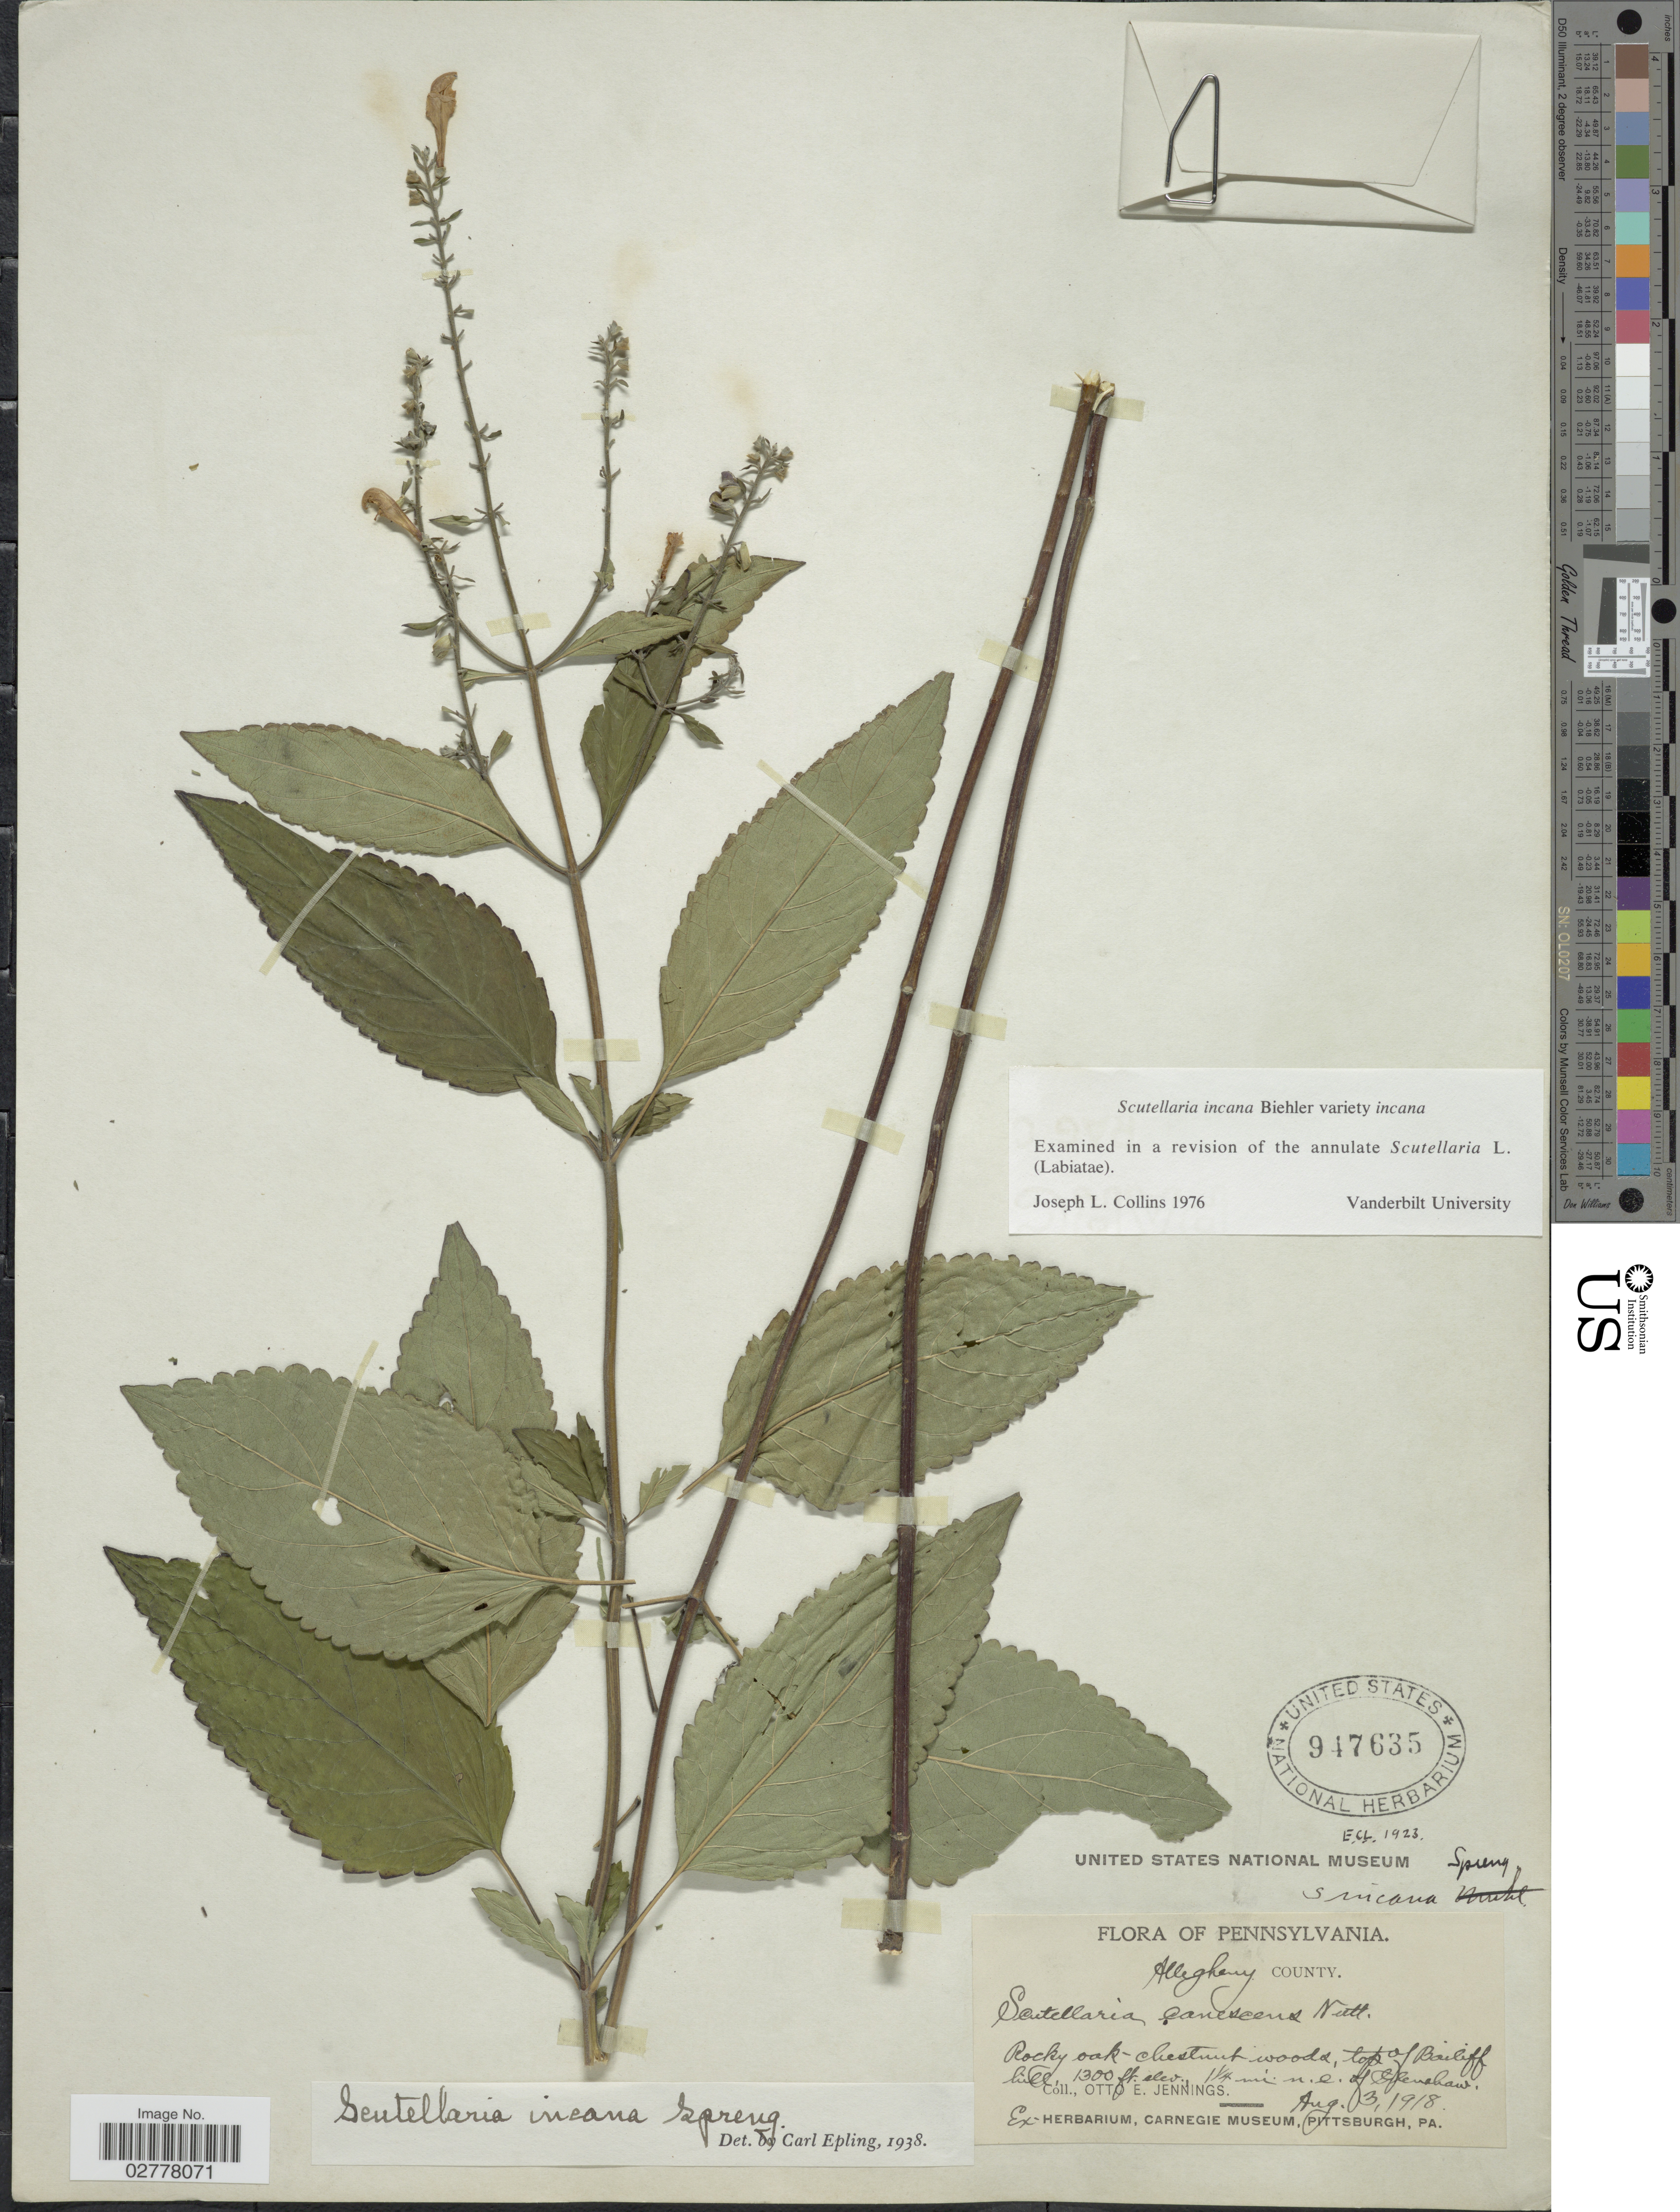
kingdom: Plantae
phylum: Tracheophyta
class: Magnoliopsida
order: Lamiales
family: Lamiaceae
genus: Scutellaria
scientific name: Scutellaria incana var. incana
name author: Biehler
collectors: O. E. Jennings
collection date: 1918-08-03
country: United States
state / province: Pennsylvania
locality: Allegheny County. Rocky oak-chestnut woods, top of Bailiff hill, 1¼ mi. n.e. of Shenahaw.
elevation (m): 396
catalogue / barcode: US 947635